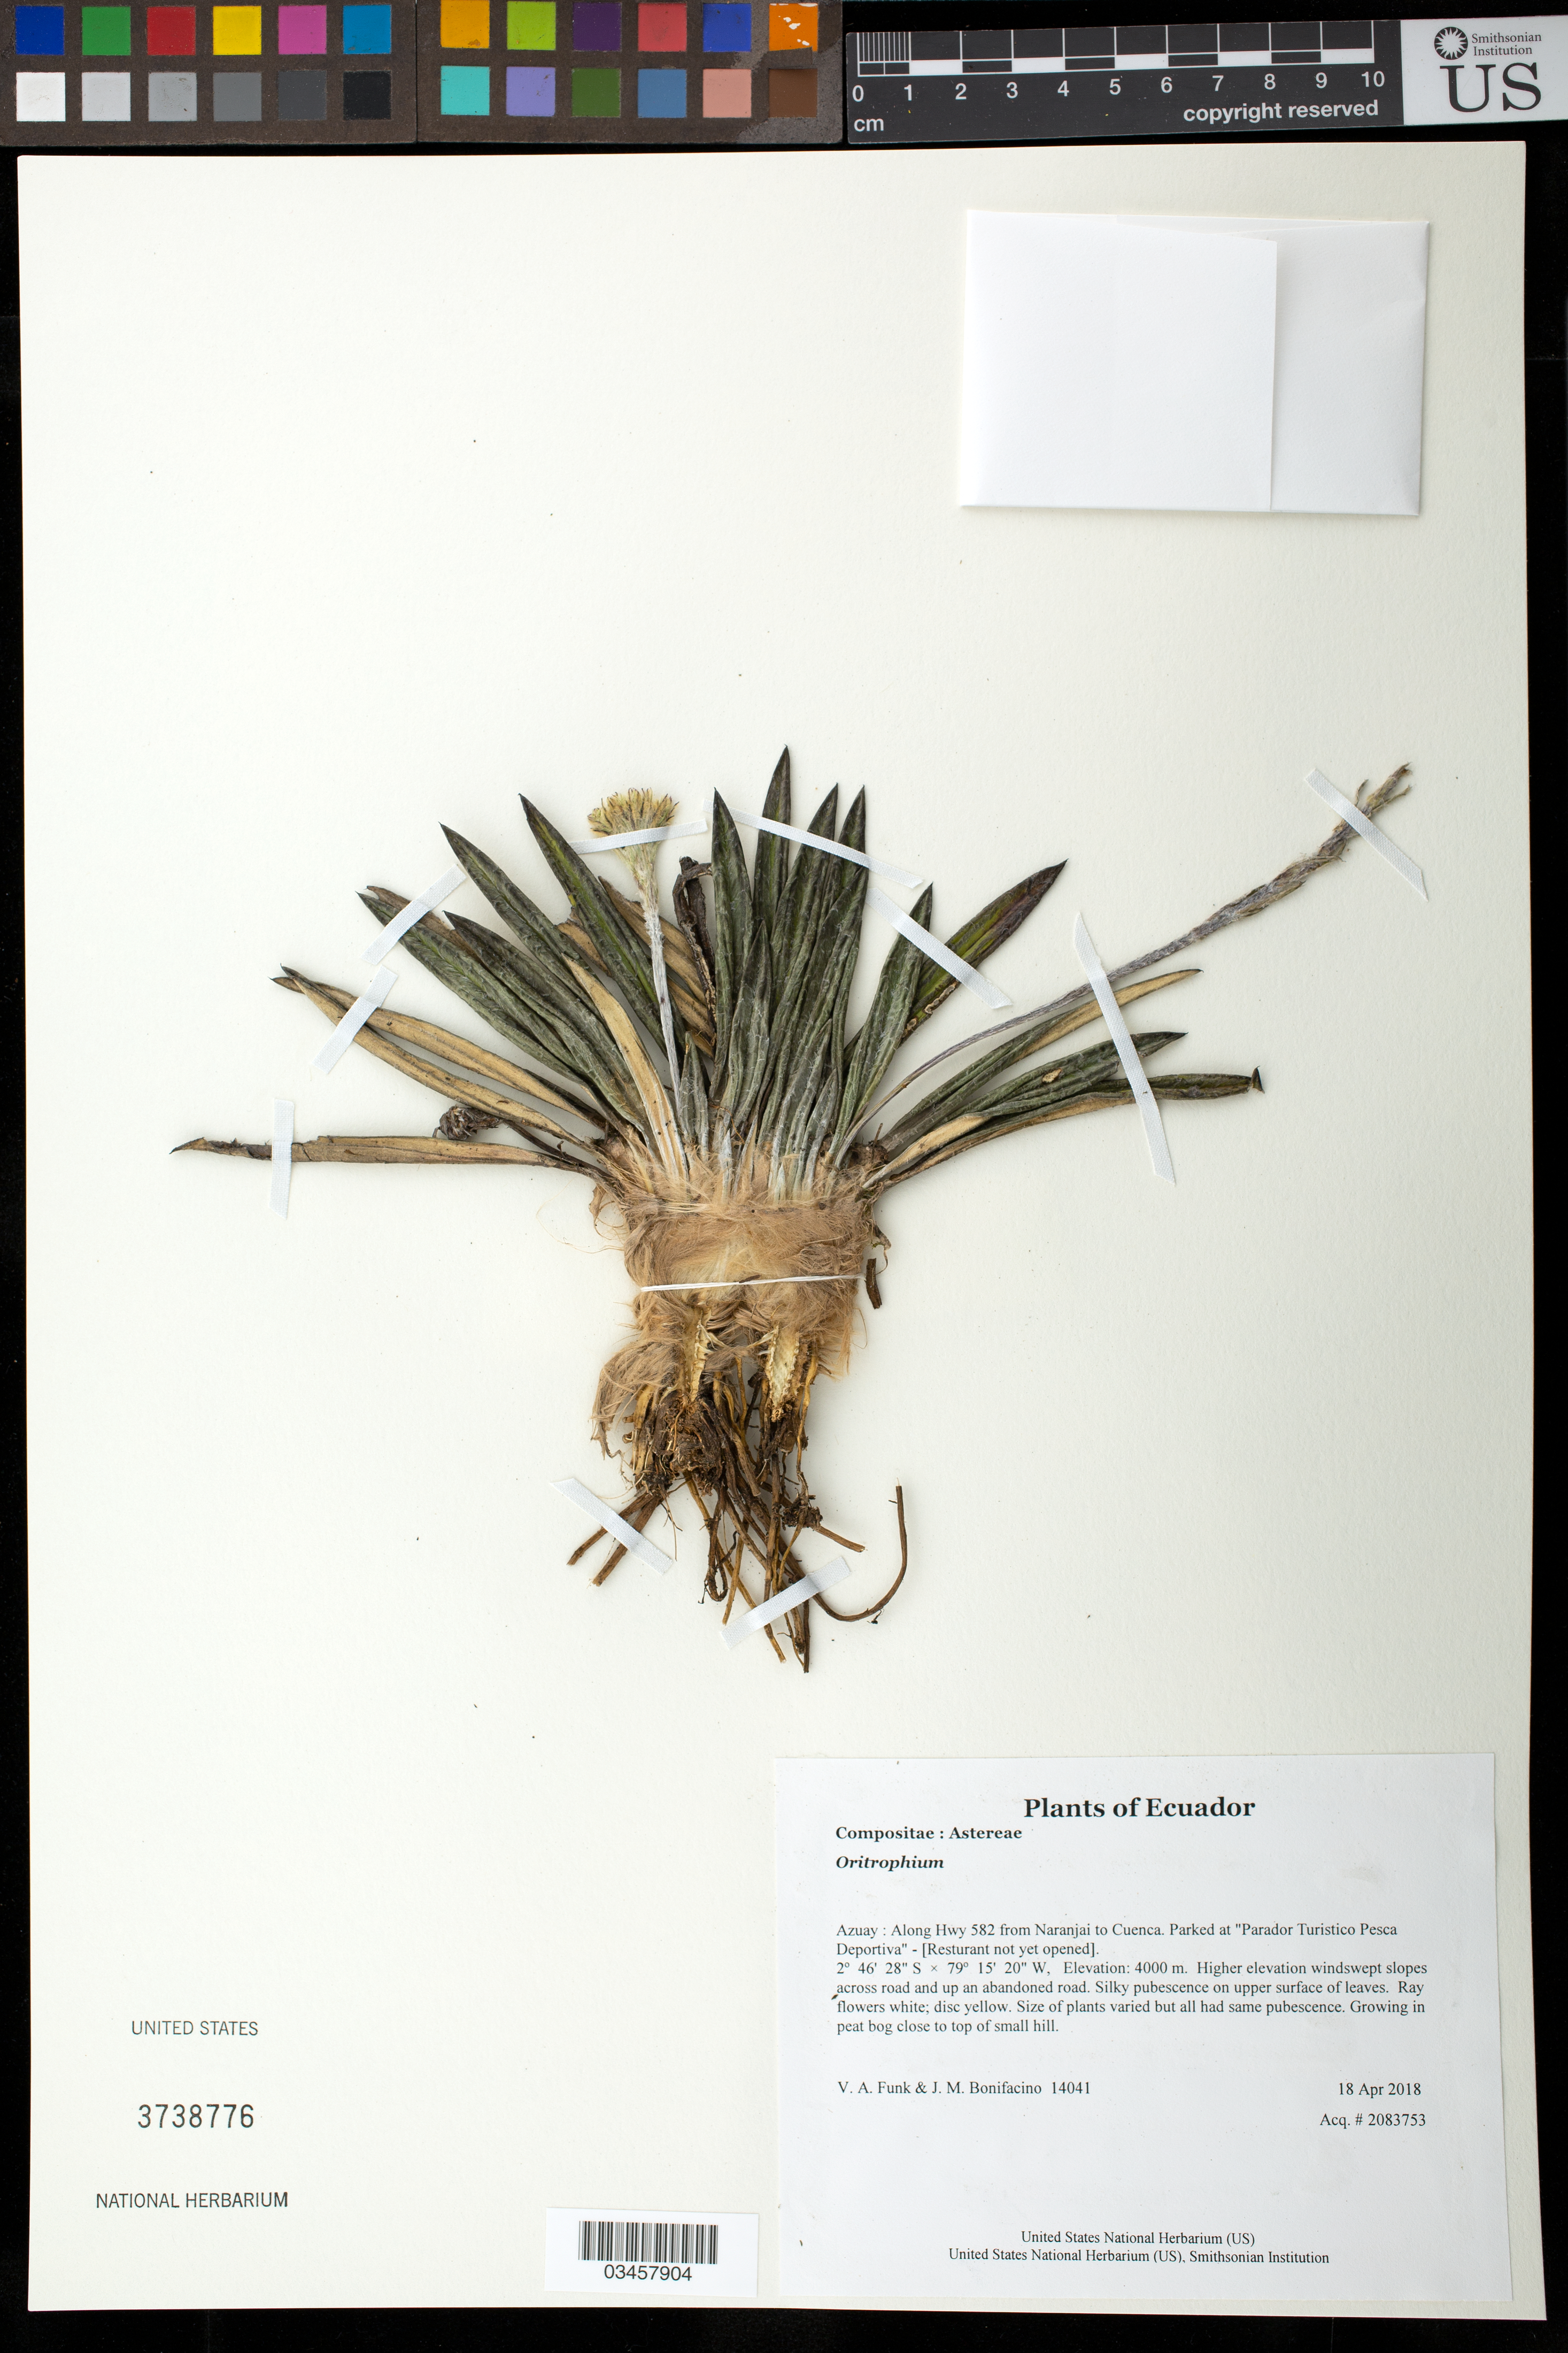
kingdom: Plantae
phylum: Tracheophyta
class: Magnoliopsida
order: Asterales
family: Asteraceae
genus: Oritrophium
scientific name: Oritrophium sp.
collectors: V. Funk & M. Bonifacino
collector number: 14041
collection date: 2018-04-18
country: Ecuador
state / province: Azuay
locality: Along Hwy 582 from Naranjai to Cuenca. Parked at "Parador Turistico Pesca Deportiva" - [Resturant not yet opened]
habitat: Higher elevation windswept slopes across road and up an abandoned road.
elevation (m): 4000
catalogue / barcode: US 3738776